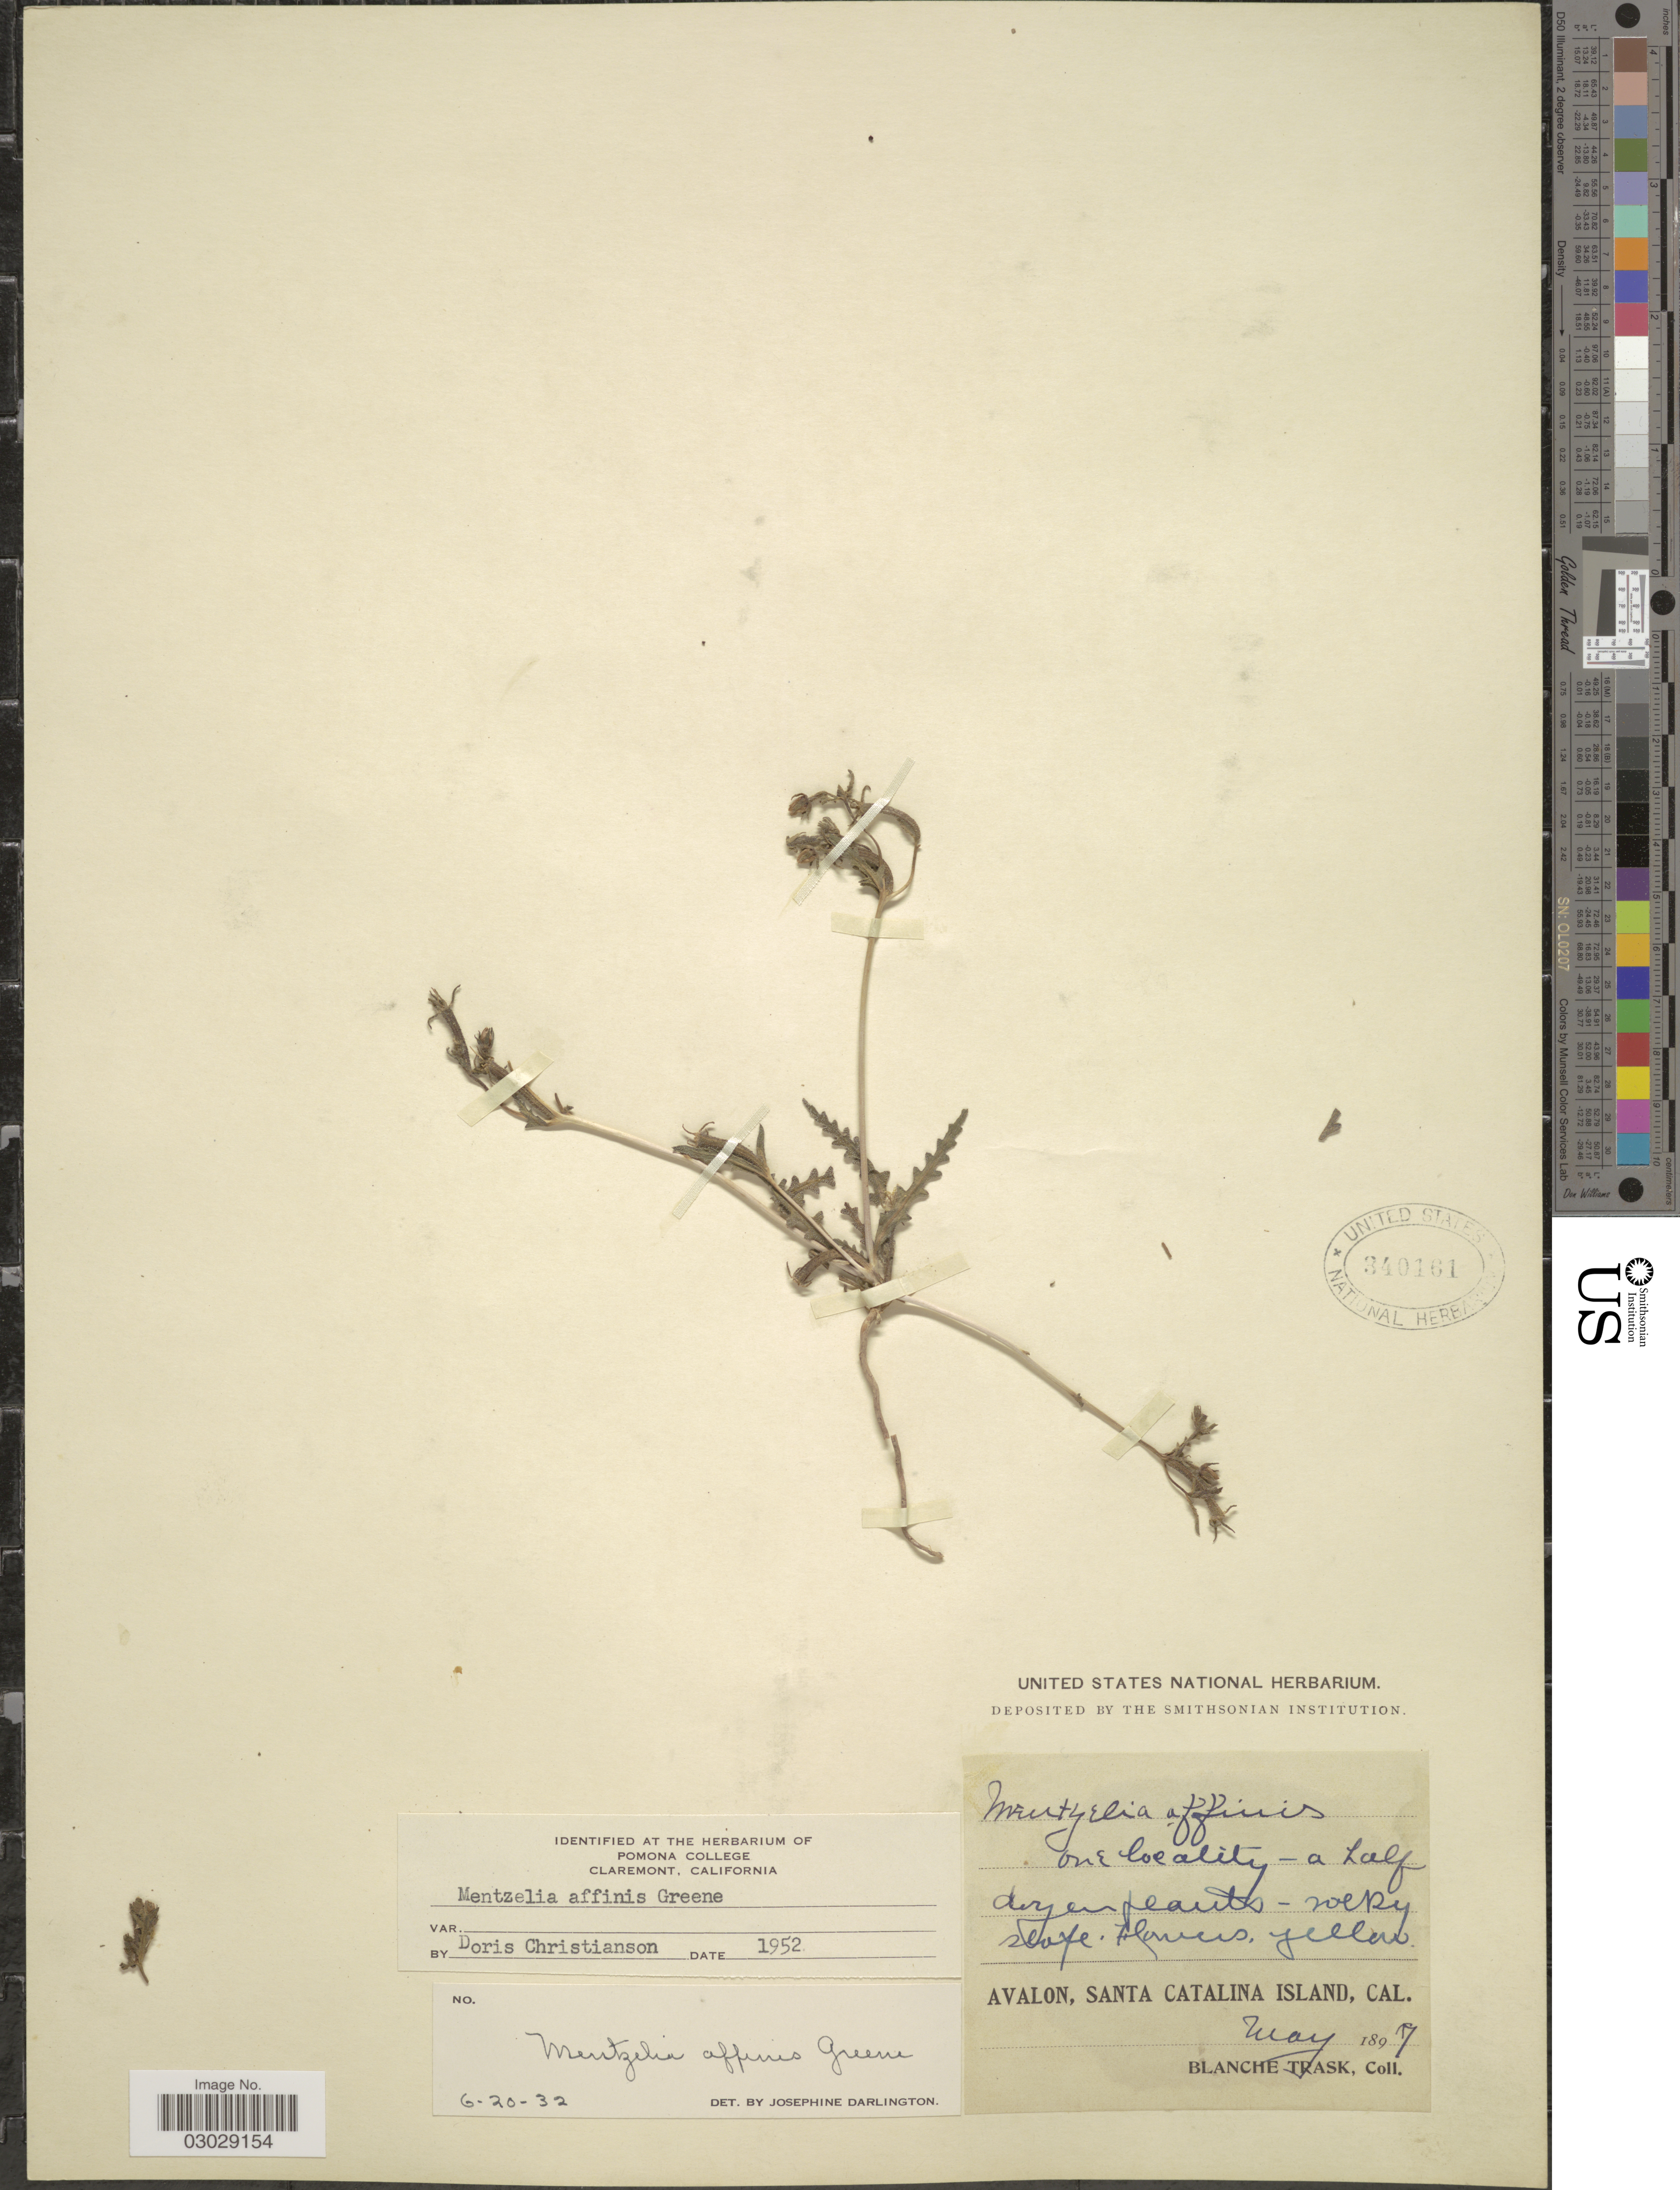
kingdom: Plantae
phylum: Tracheophyta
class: Magnoliopsida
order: Cornales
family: Loasaceae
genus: Mentzelia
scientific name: Mentzelia affinis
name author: Greene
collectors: B. Trask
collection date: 1897-05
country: United States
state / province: California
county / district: Los Angeles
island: Santa Catalina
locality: Avalon, Santa Catalina Island.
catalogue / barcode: US 340161